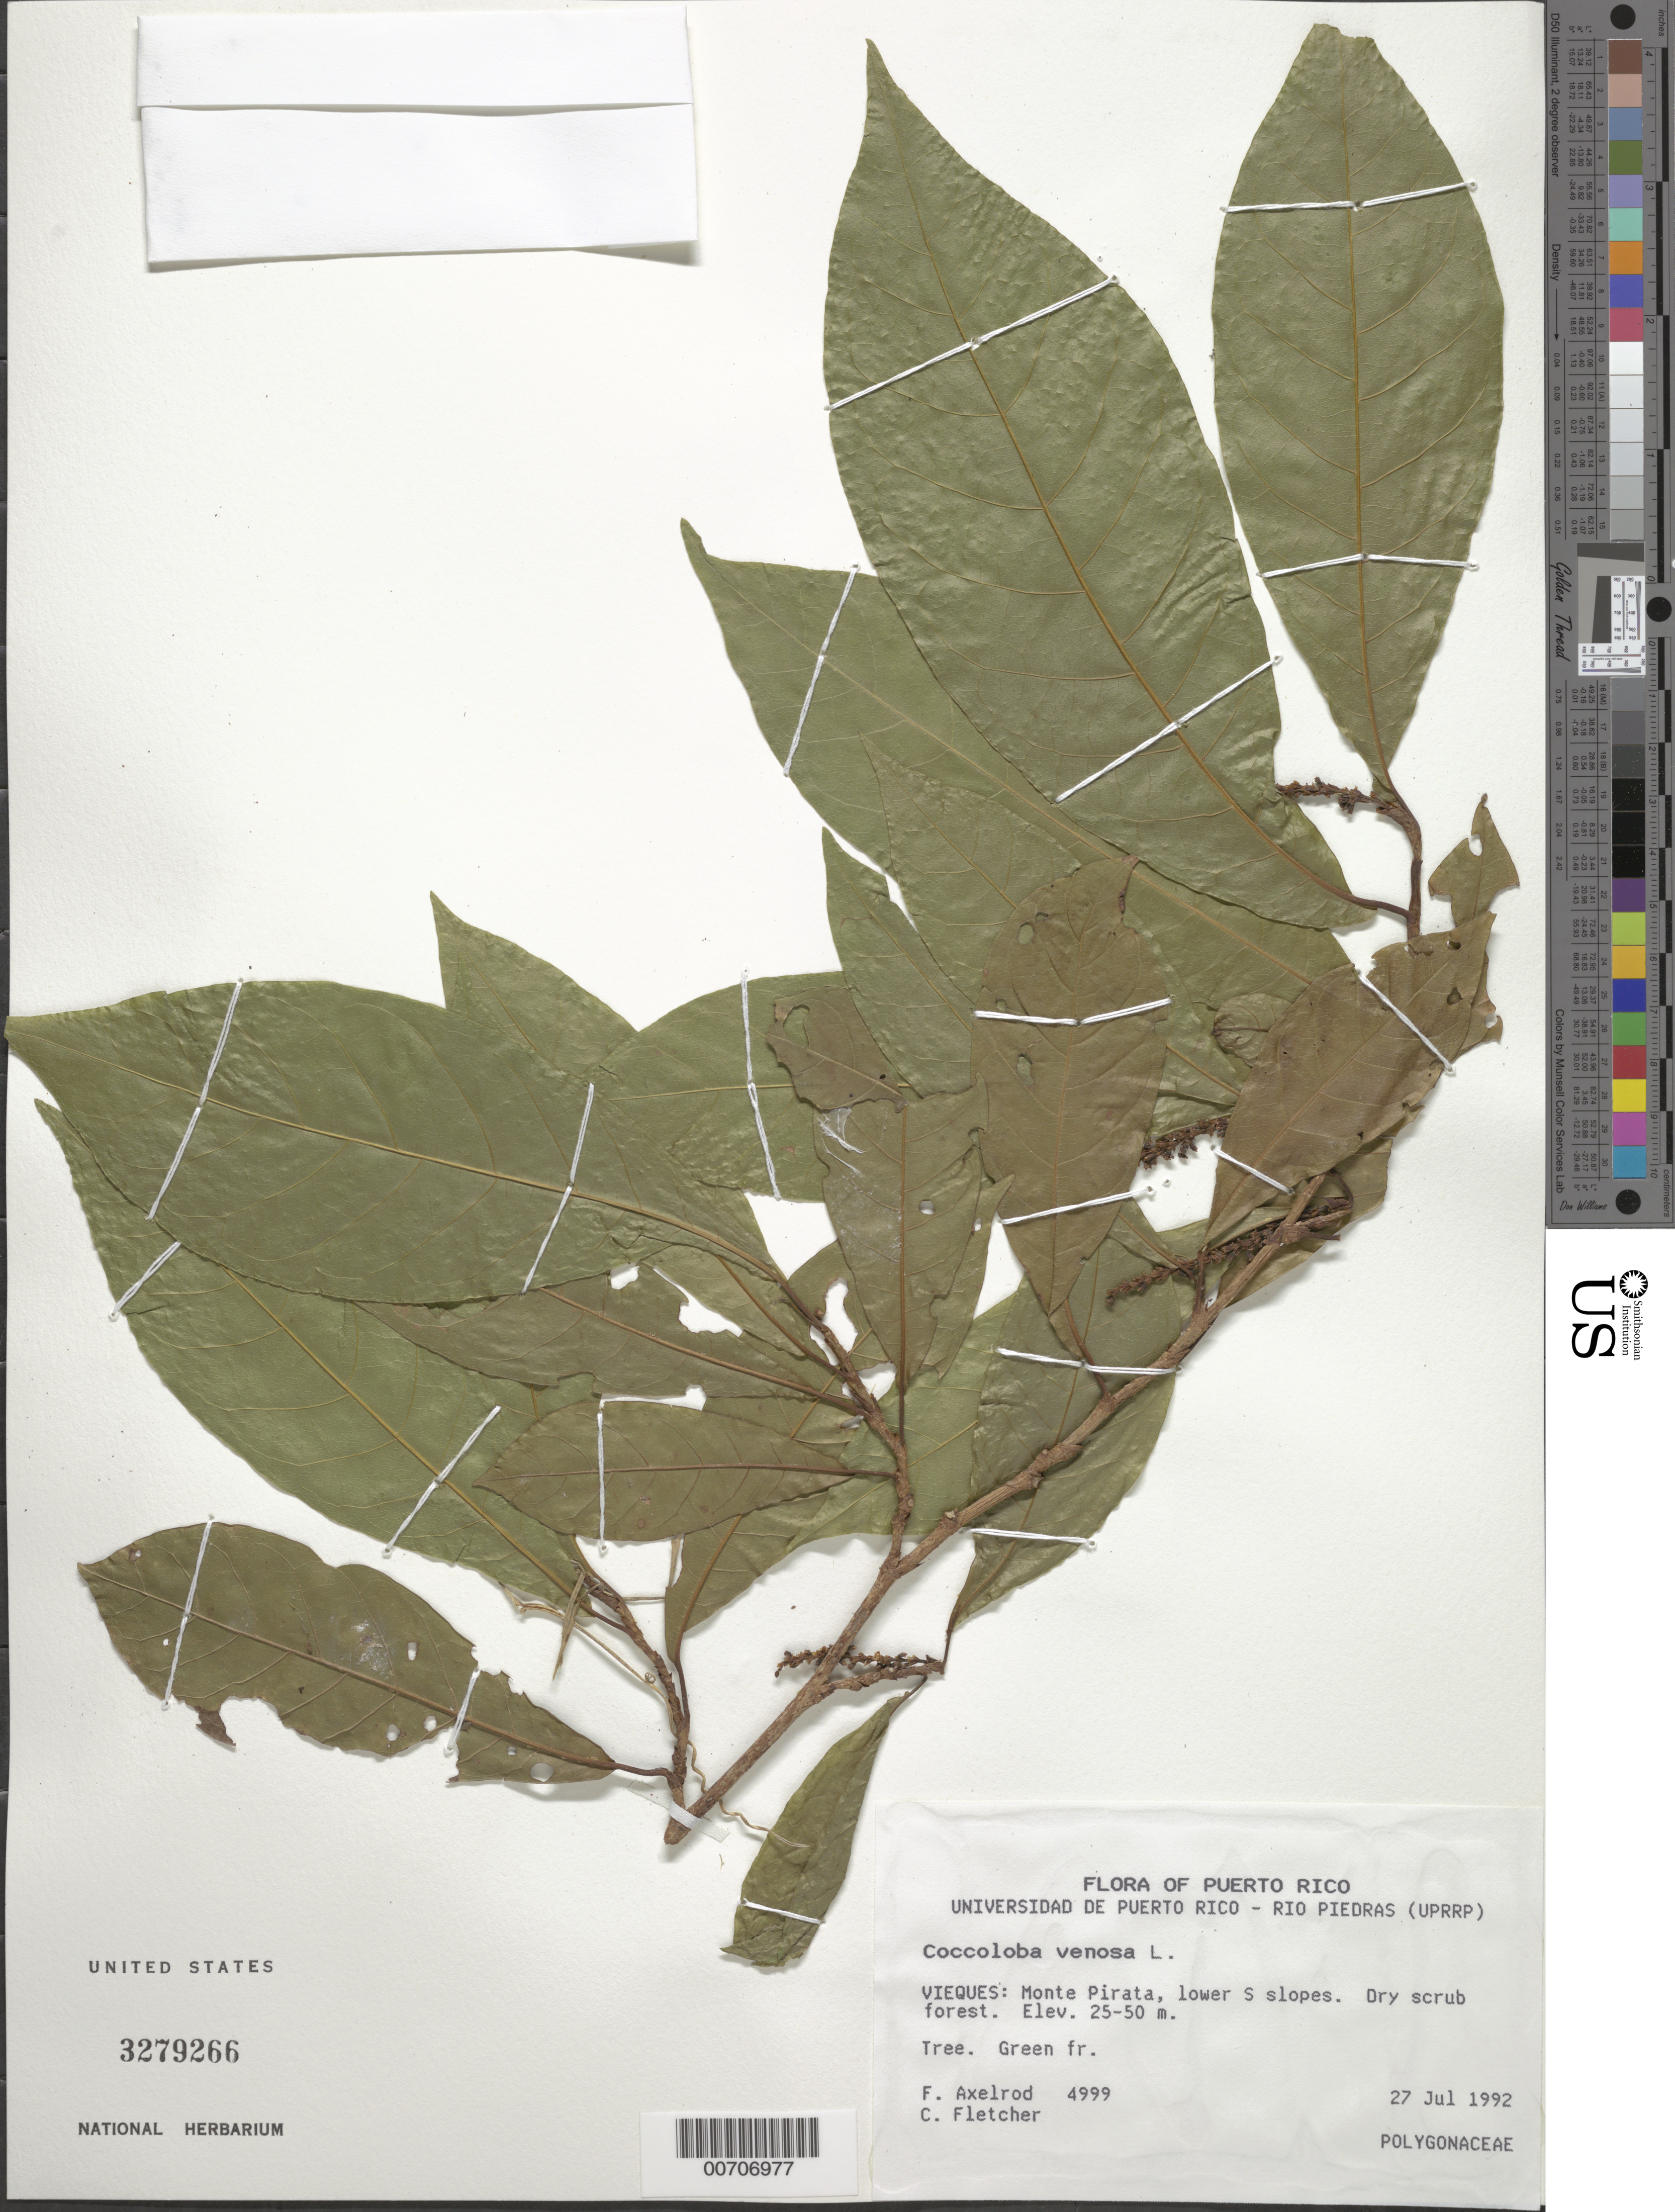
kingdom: Plantae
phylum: Tracheophyta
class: Magnoliopsida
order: Caryophyllales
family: Polygonaceae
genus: Coccoloba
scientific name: Coccoloba venosa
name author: L.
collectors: F. S. Axelrod & C. Fletcher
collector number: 4999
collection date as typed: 27 Jul 1992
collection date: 1992-07-27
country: Puerto Rico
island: Vieques Island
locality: Monte Pirata, lower S slopes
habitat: Dry scrub forest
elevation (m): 25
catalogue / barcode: US 3279266